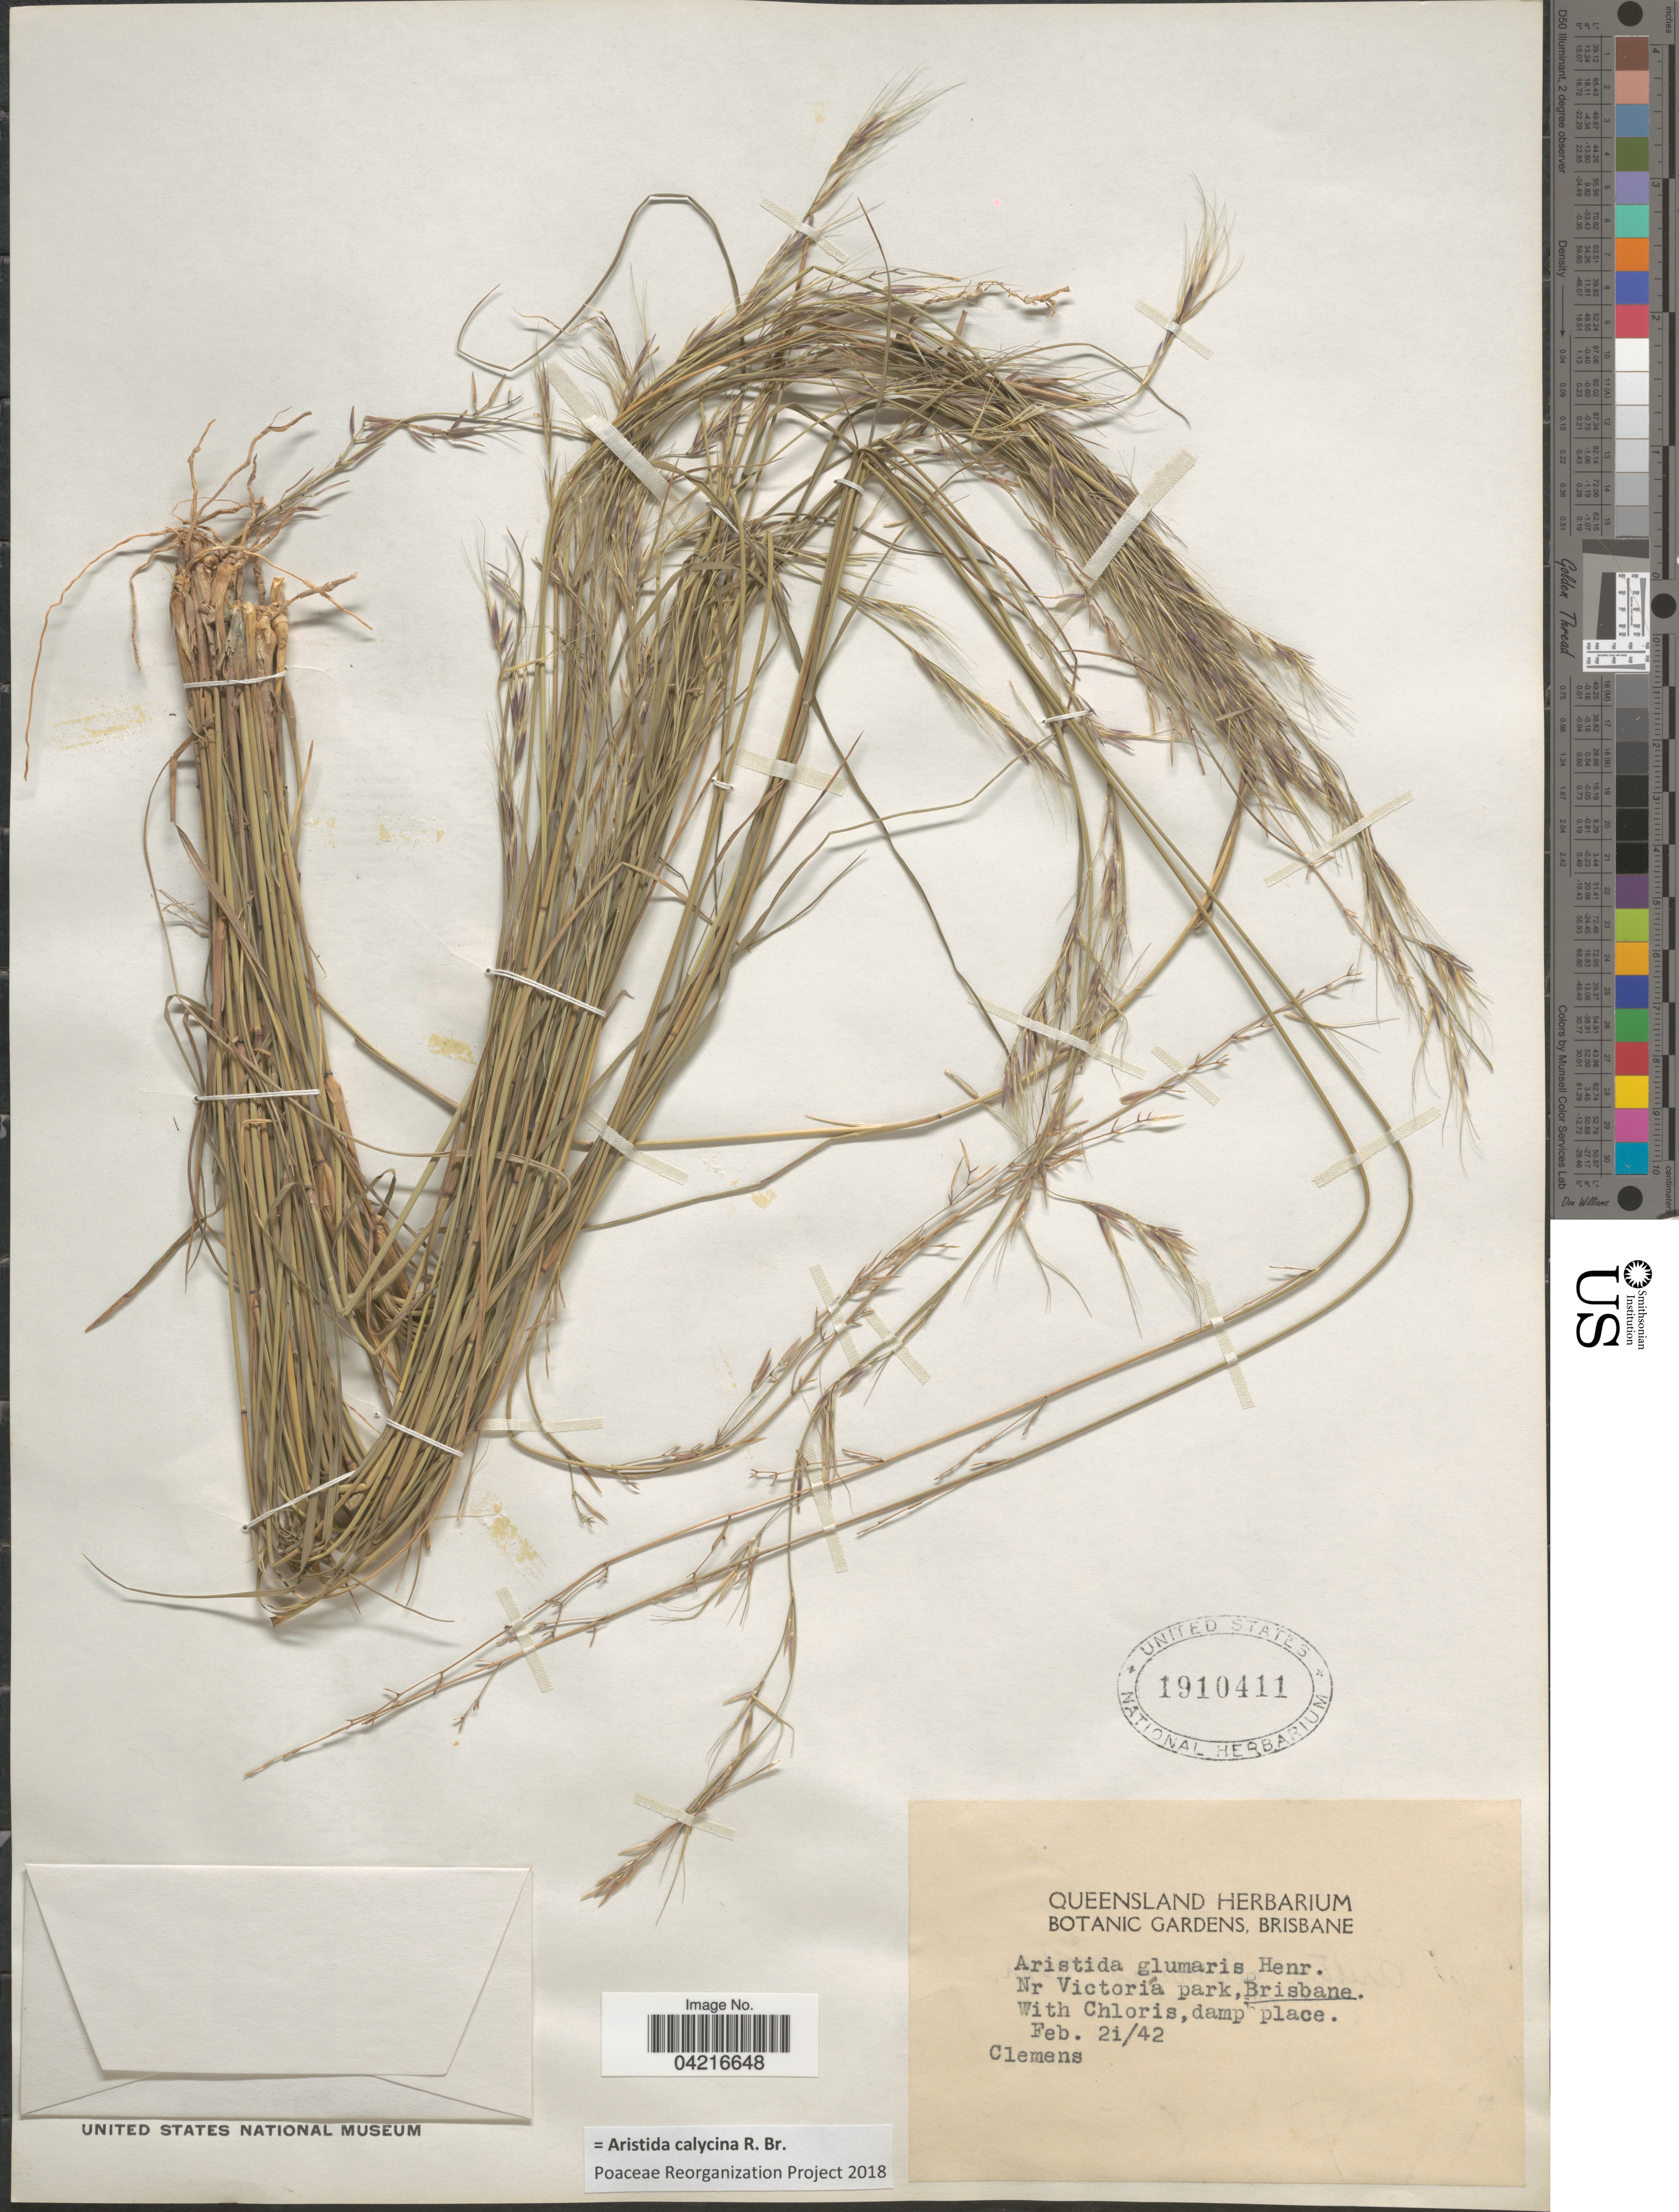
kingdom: Plantae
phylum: Tracheophyta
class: Liliopsida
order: Poales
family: Poaceae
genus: Aristida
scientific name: Aristida calycina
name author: R. Br.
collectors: -. Clemens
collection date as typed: Transcribed d/m/y: 21/2/42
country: Australia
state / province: Queensland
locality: Nr Victoria park, Brisbane.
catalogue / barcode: US 1910411